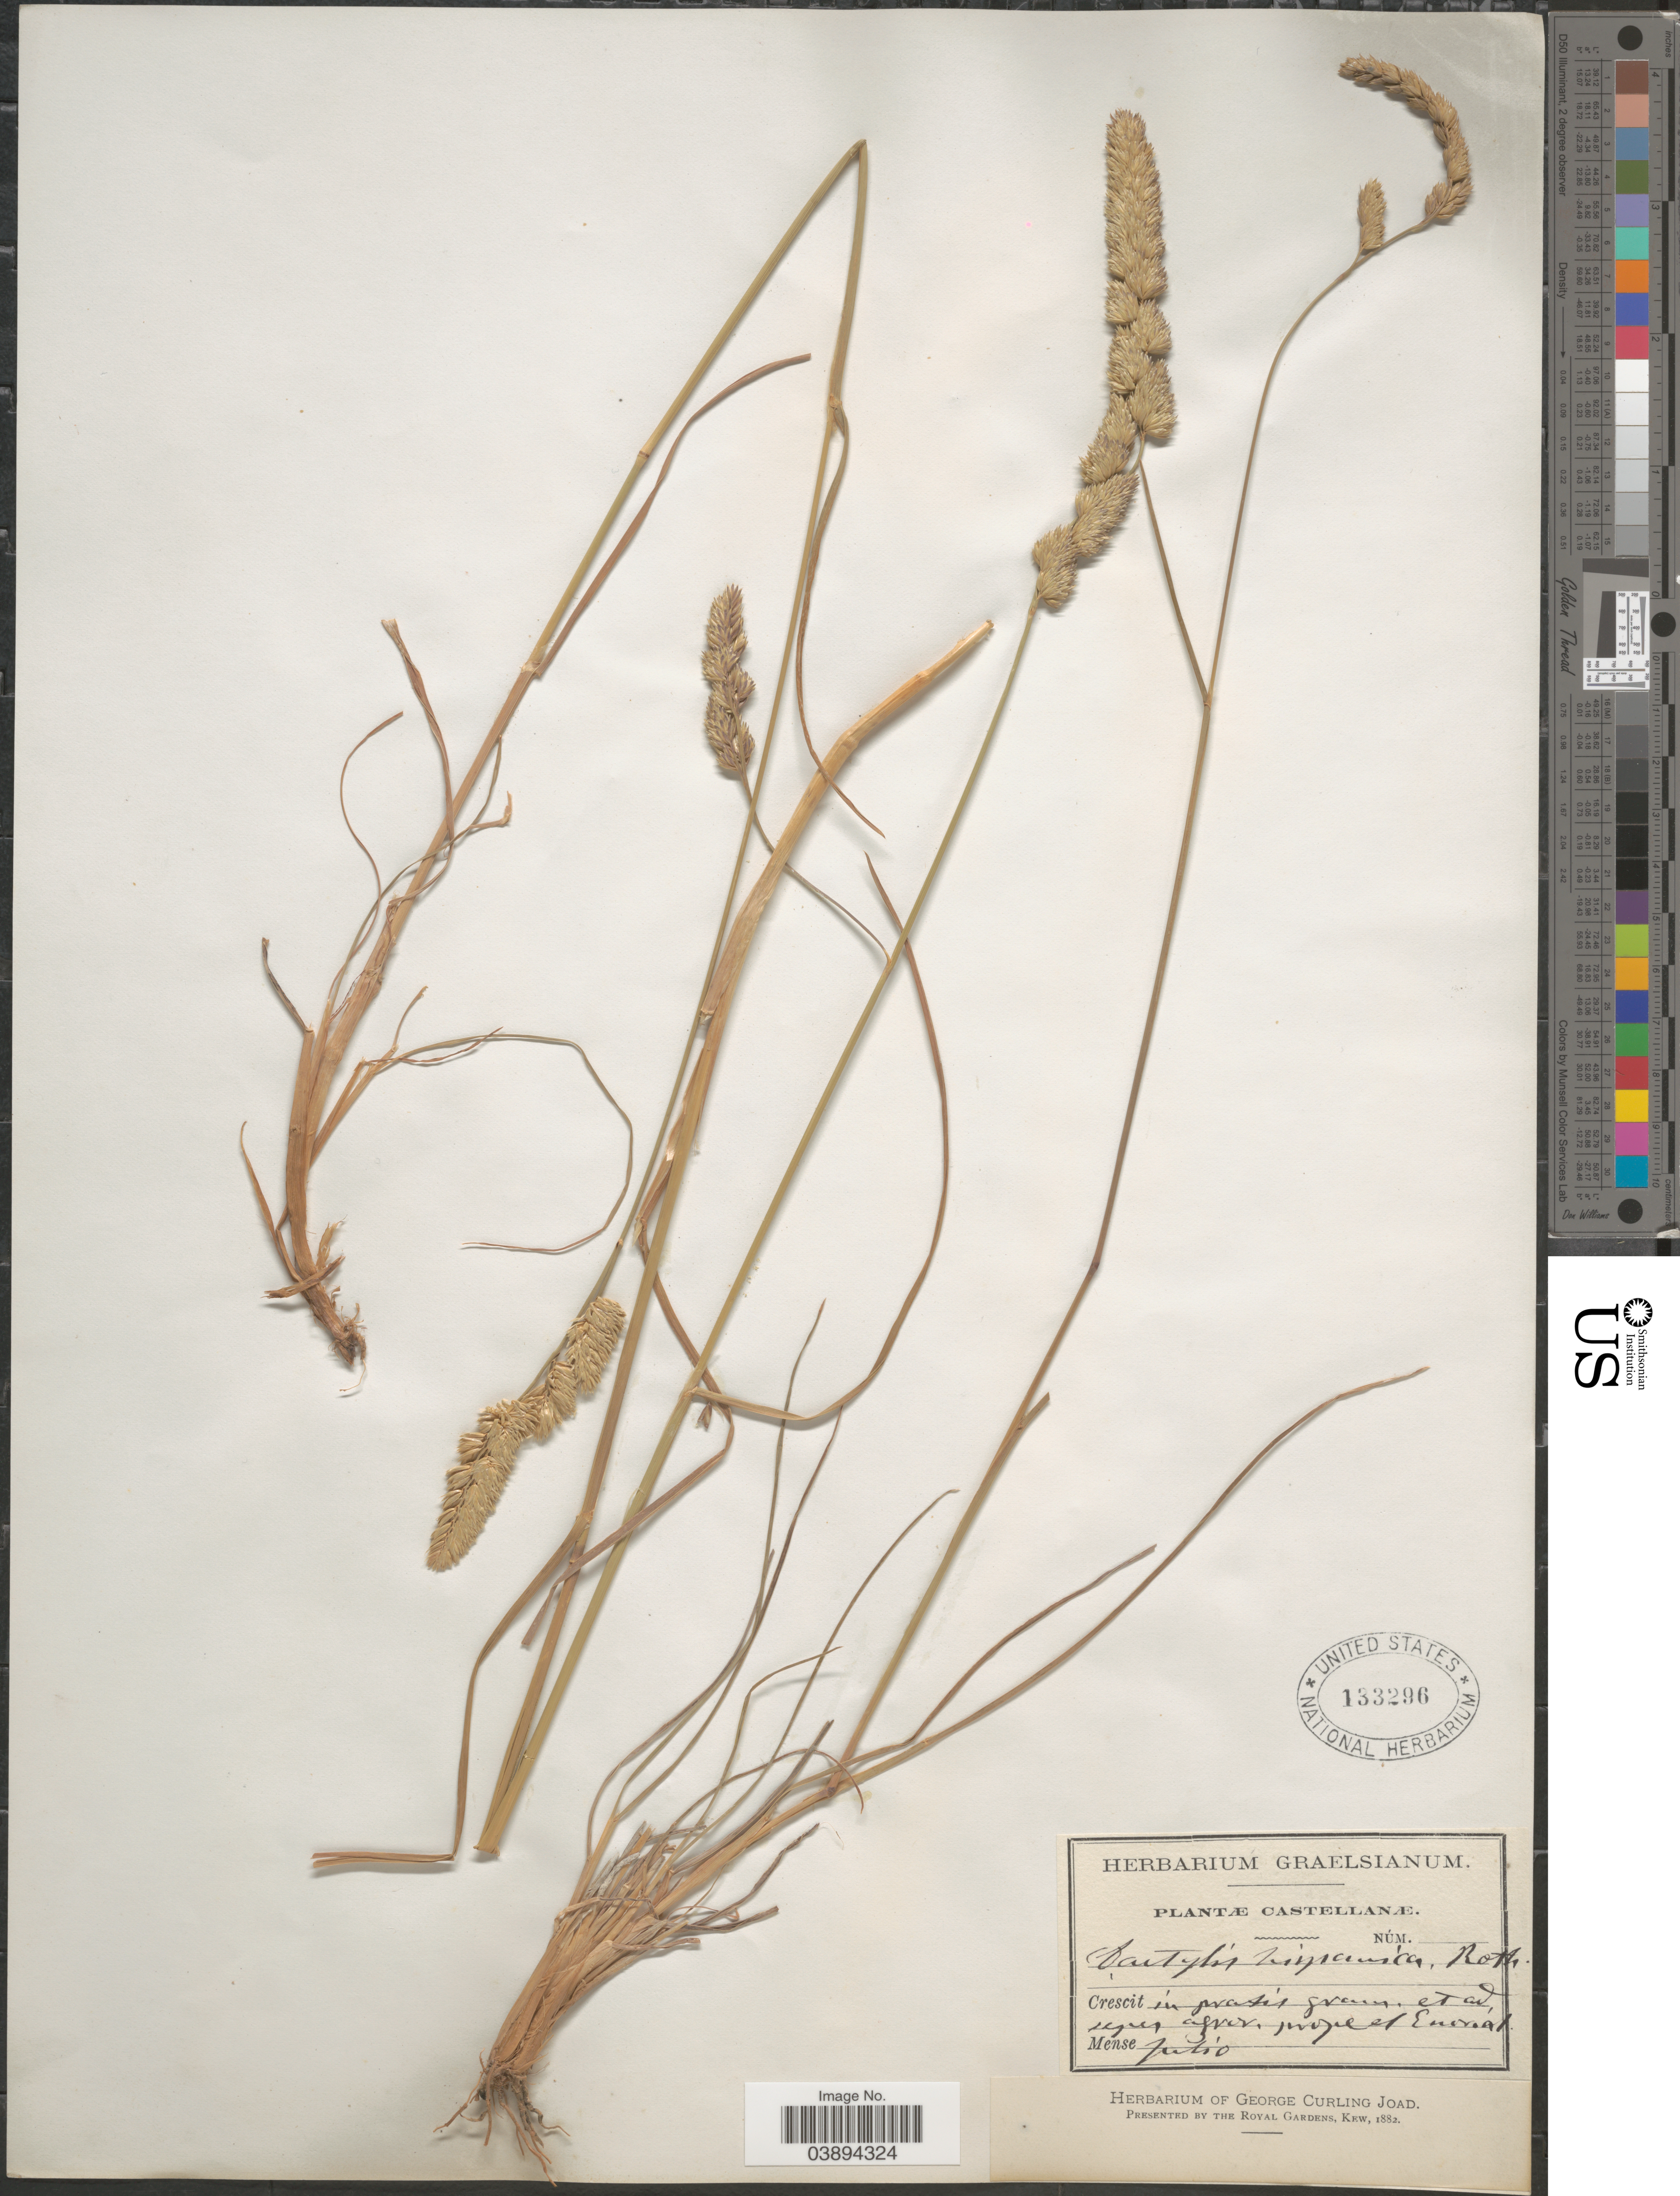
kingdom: Plantae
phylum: Tracheophyta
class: Liliopsida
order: Poales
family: Poaceae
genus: Dactylis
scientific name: Dactylis glomerata subsp. hispanica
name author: (Roth) Nyman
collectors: -- Castellanos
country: Spain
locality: Crescit in pratis gram. et ad. segnes agror. prope et Escorial.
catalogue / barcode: US 133296